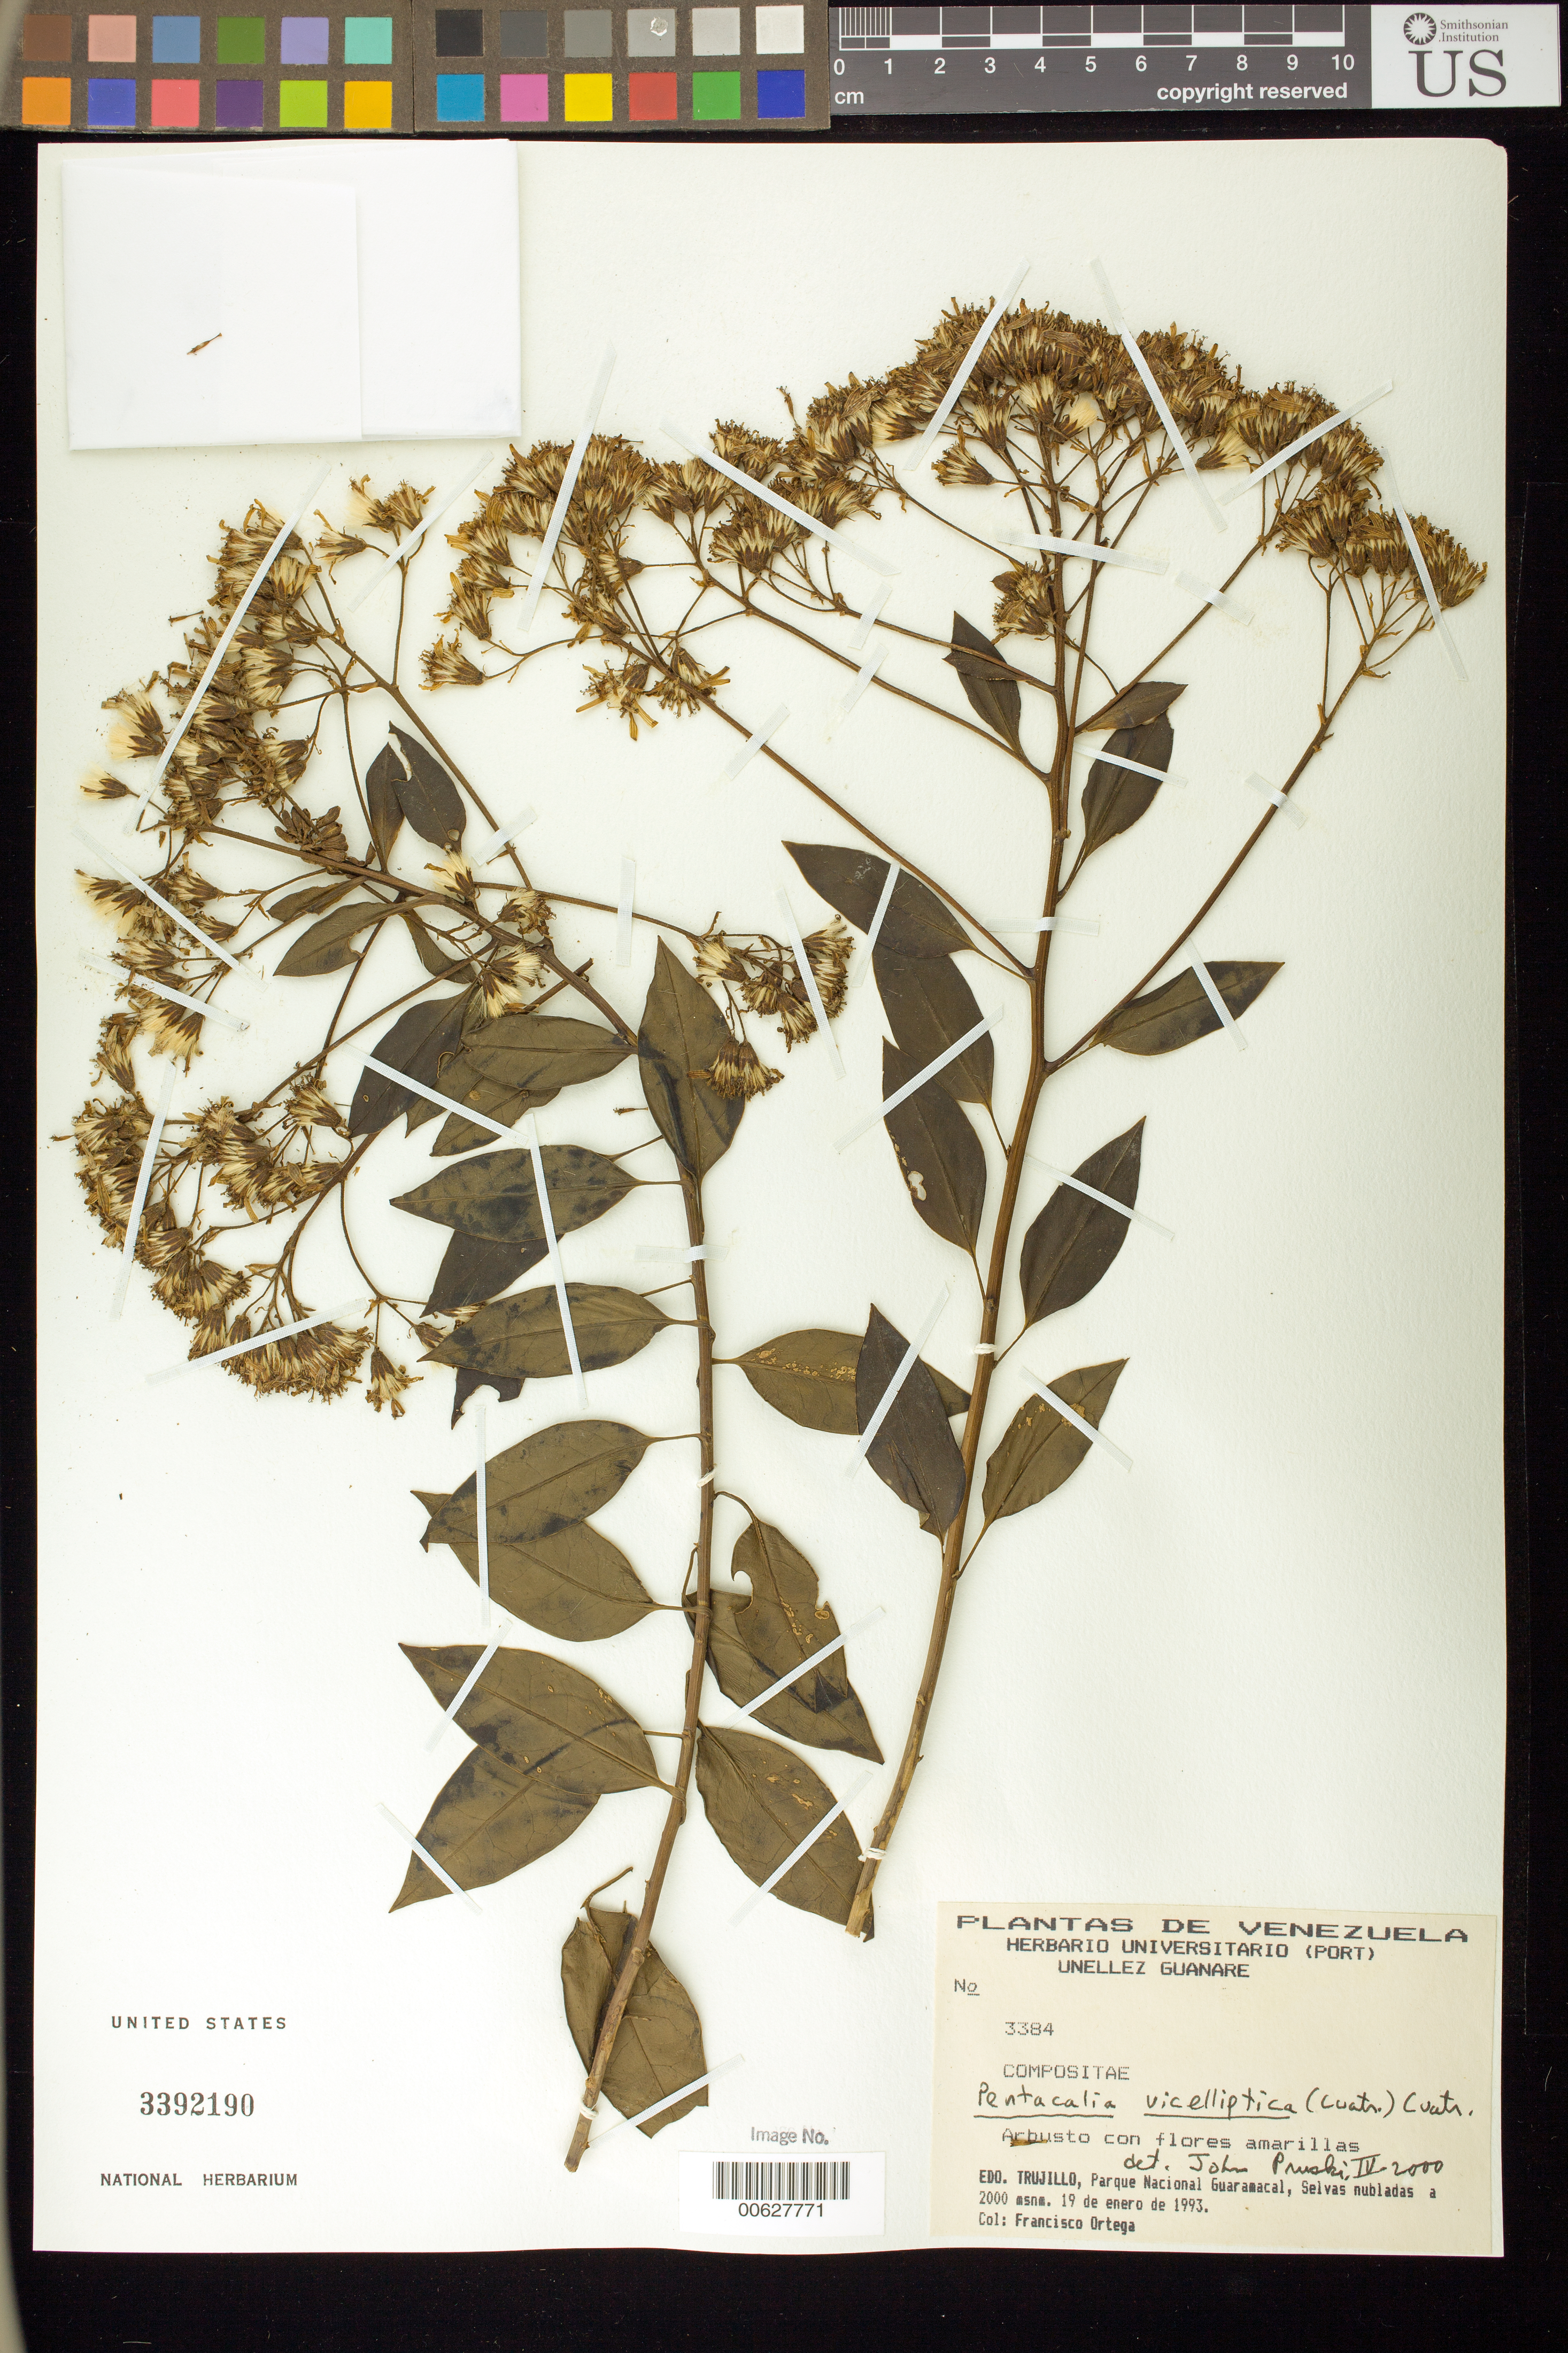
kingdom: Plantae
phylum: Tracheophyta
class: Magnoliopsida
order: Asterales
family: Asteraceae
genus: Pentacalia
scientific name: Pentacalia vicelliptica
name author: (Cuatrec.) Cuatrec.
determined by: Pruski, J. F.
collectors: F. J. Ortega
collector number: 3384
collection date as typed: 19 Jan 1993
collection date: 1993-01-19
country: Venezuela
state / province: Trujillo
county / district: Boconó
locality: Parque Nacional Guaramacal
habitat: Selvas nubladas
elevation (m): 2000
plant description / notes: PORT, US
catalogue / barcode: US 3392190